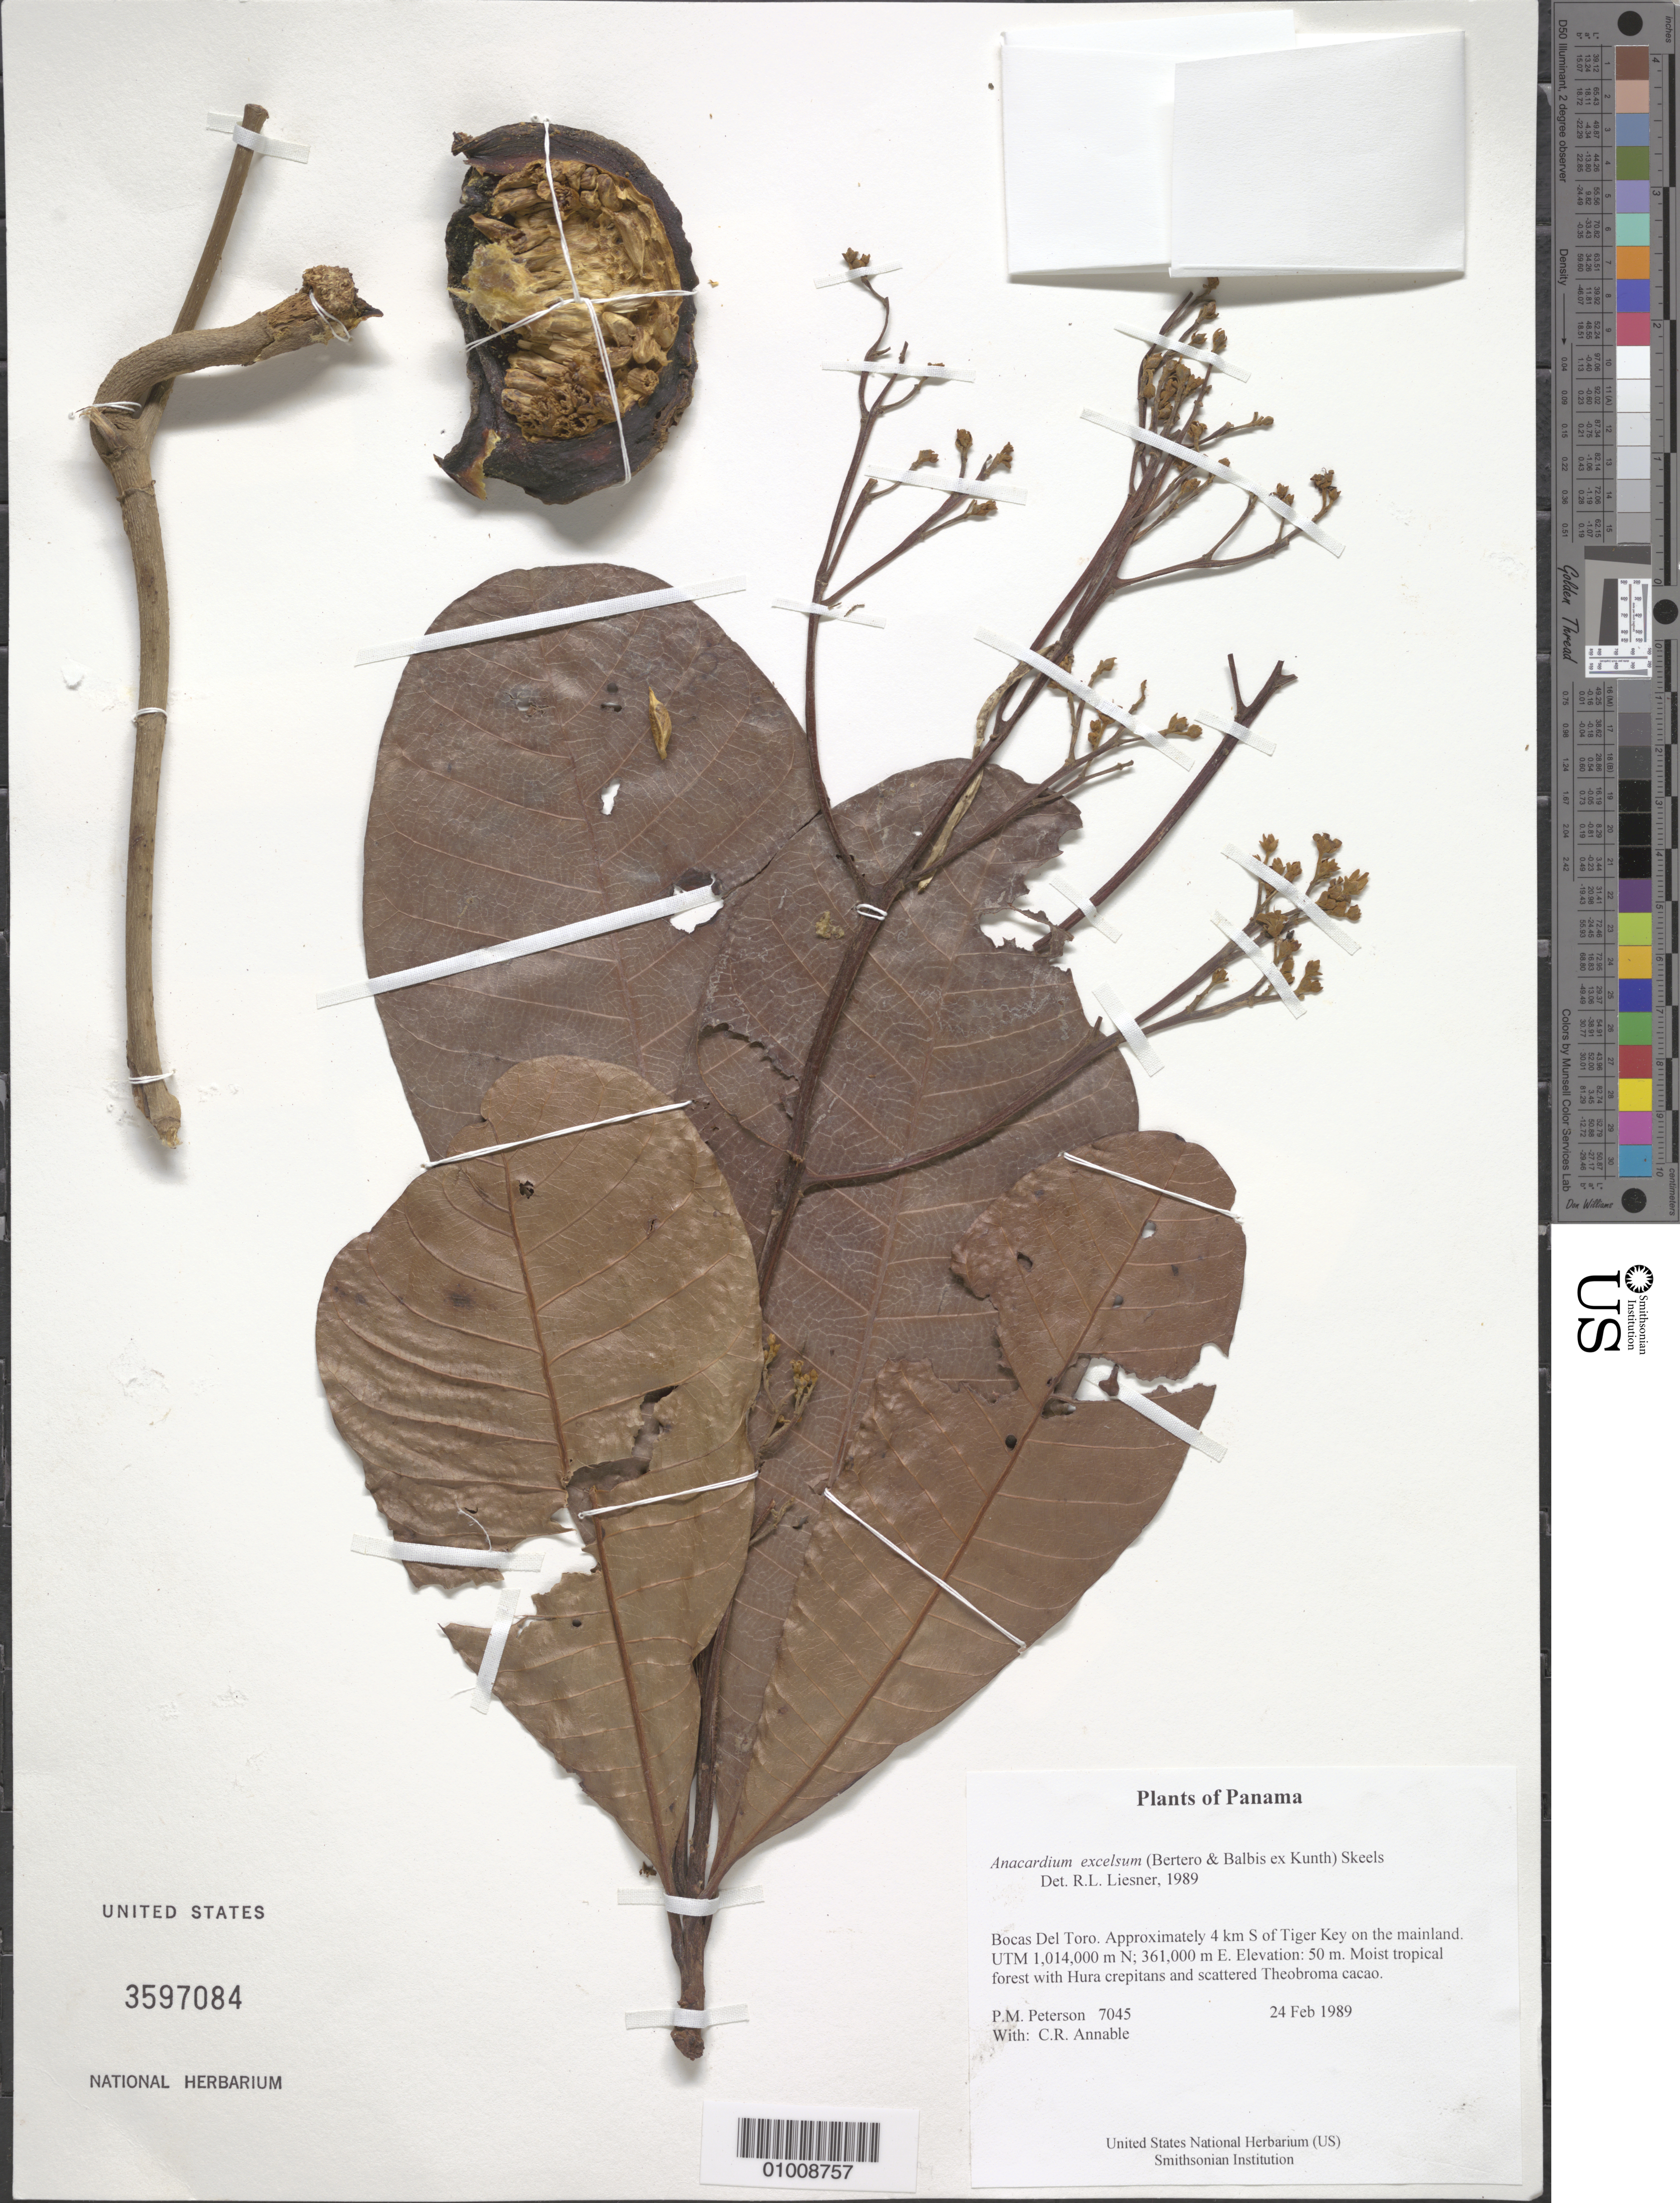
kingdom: Plantae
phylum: Tracheophyta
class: Magnoliopsida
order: Sapindales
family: Anacardiaceae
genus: Anacardium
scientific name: Anacardium excelsum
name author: (Kunth) Skeels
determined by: Liesner, R. L.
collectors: P. M. Peterson & C. R. Annable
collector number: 07045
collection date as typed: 24 Feb 1989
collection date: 1989-02-24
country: Panama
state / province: Bocas del Toro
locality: Approximately 4 km S of Tiger Key on the mainland. UTM 1,014,000 m N; 361,000 m E.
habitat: Moist tropical forest with Hura crepitans and scattered Theobroma cacao.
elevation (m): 50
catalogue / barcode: US 3597084